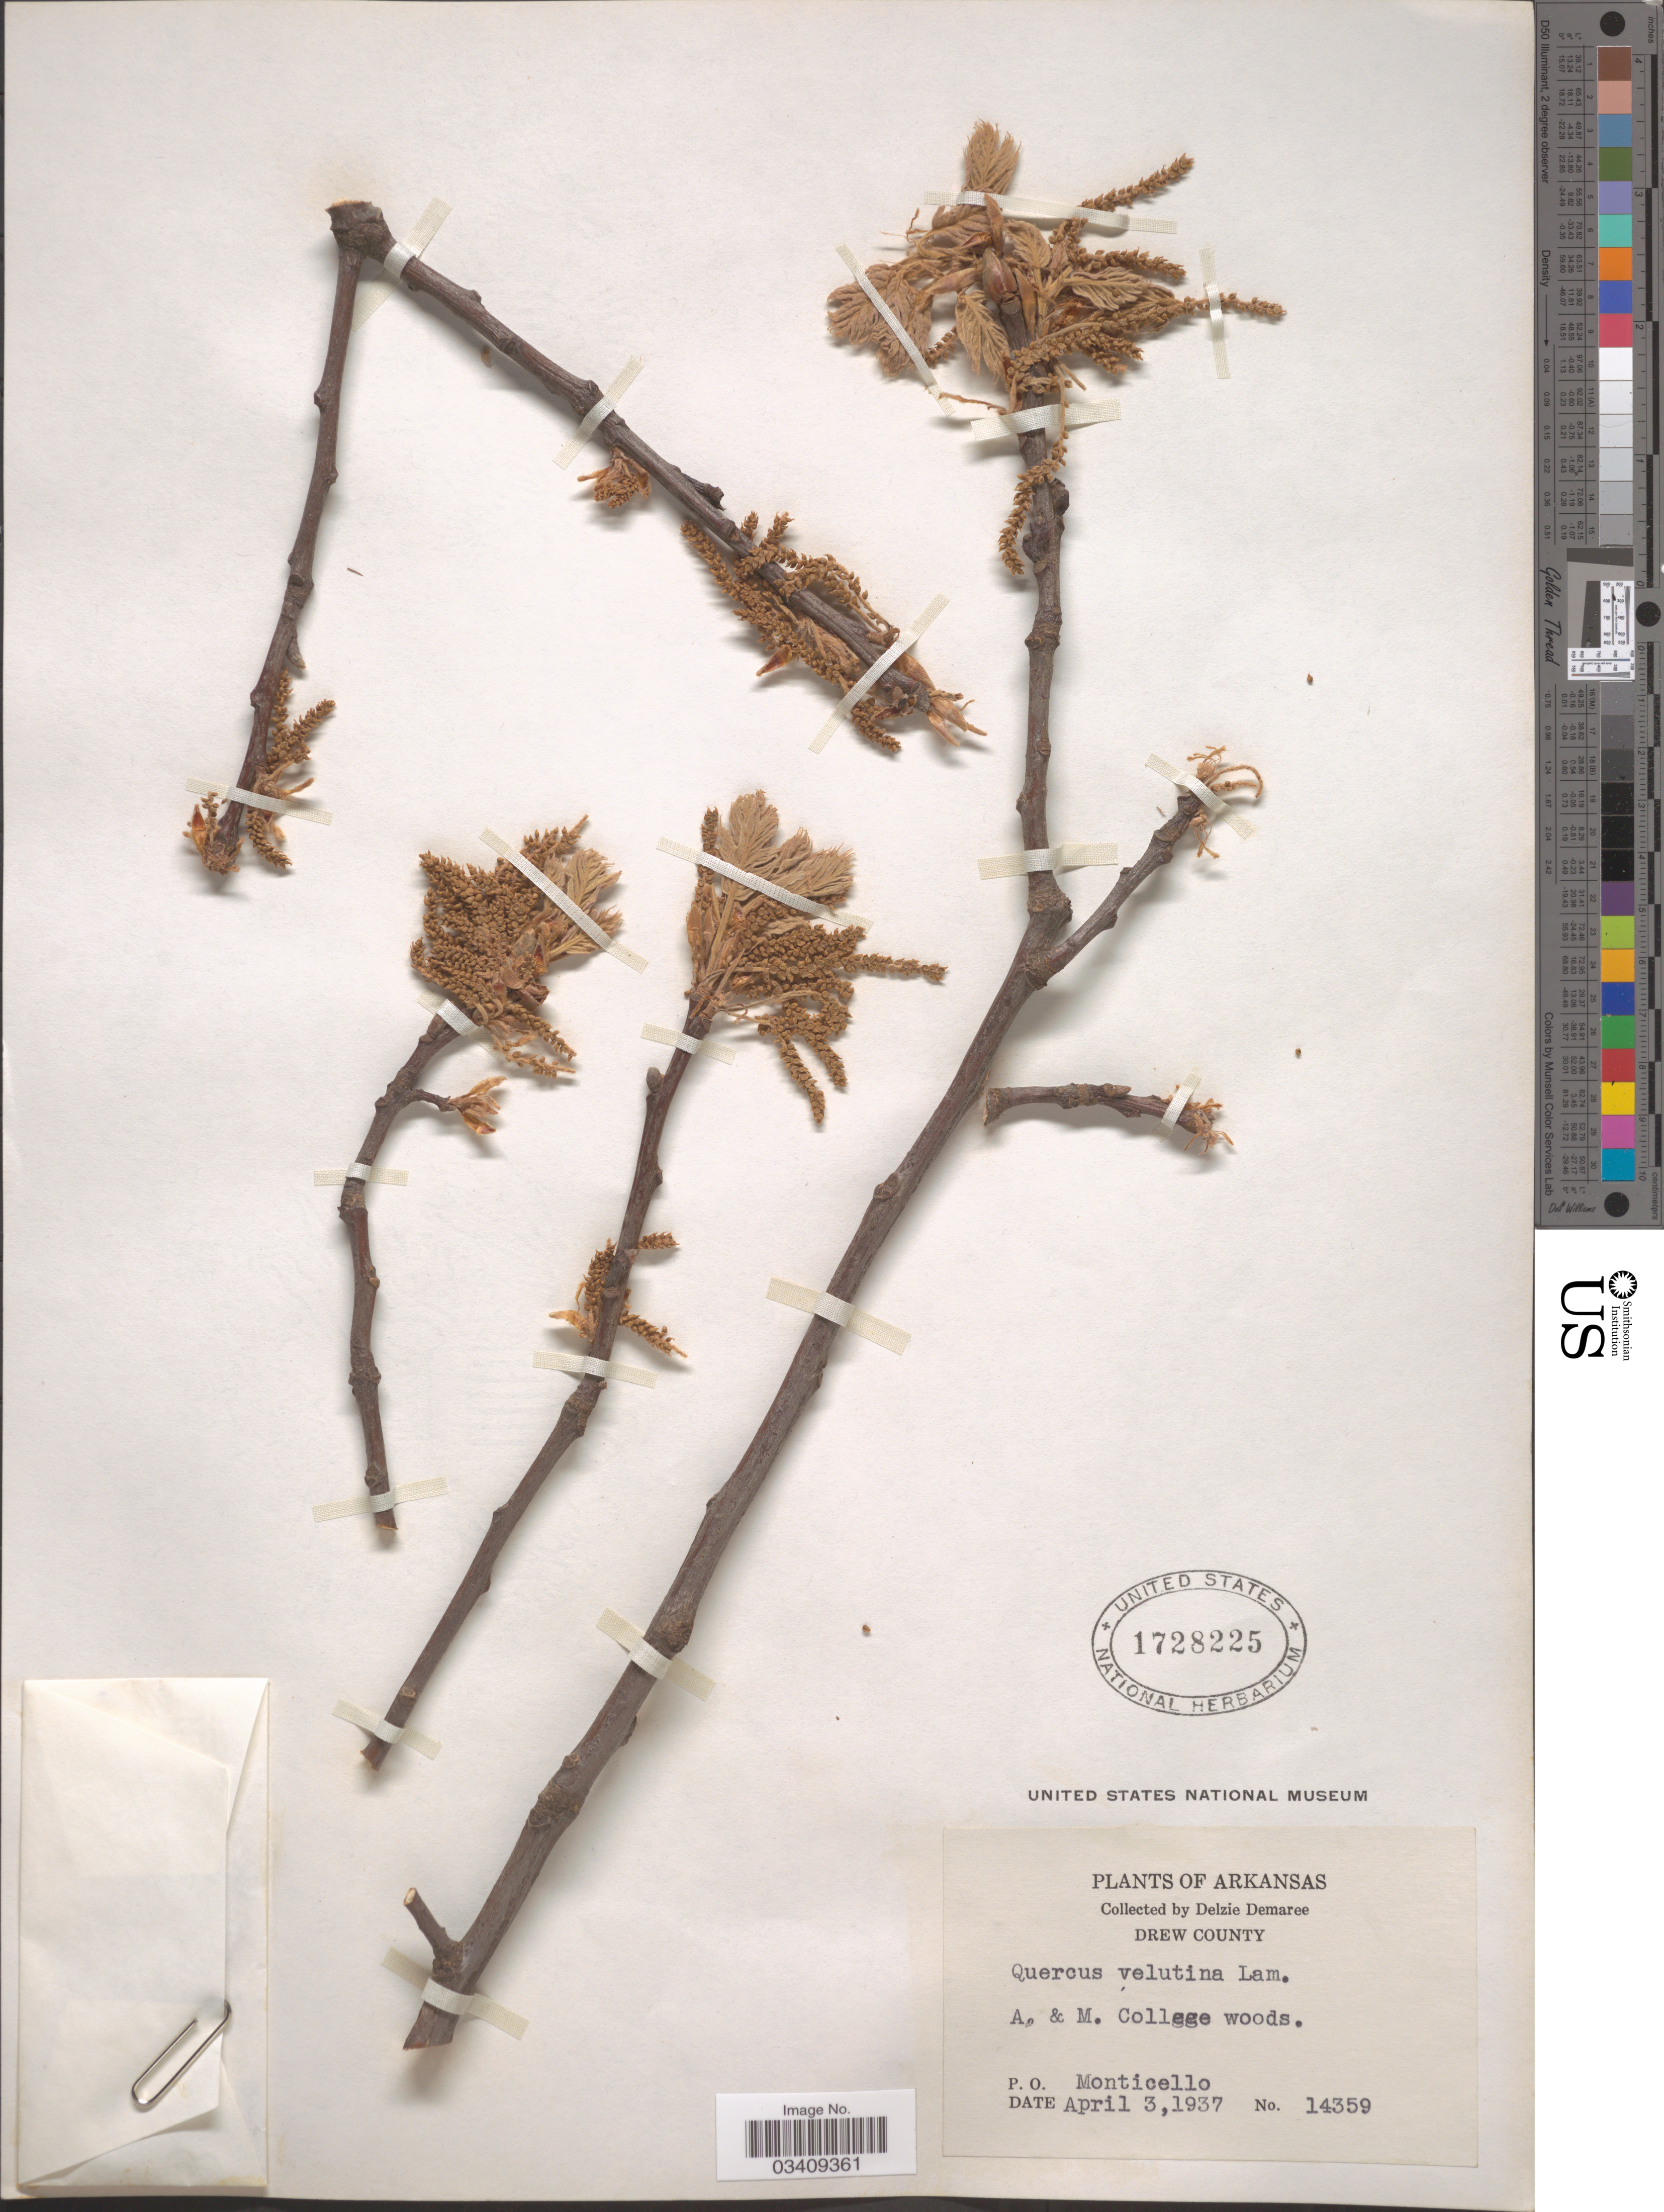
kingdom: Plantae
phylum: Tracheophyta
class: Magnoliopsida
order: Fagales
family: Fagaceae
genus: Quercus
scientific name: Quercus velutina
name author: Lam.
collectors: D. Demaree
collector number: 14359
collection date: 1937-04-03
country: United States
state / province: Arkansas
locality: Drew County. A. & M. College woods. P.O. Monticello.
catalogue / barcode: US 1728225